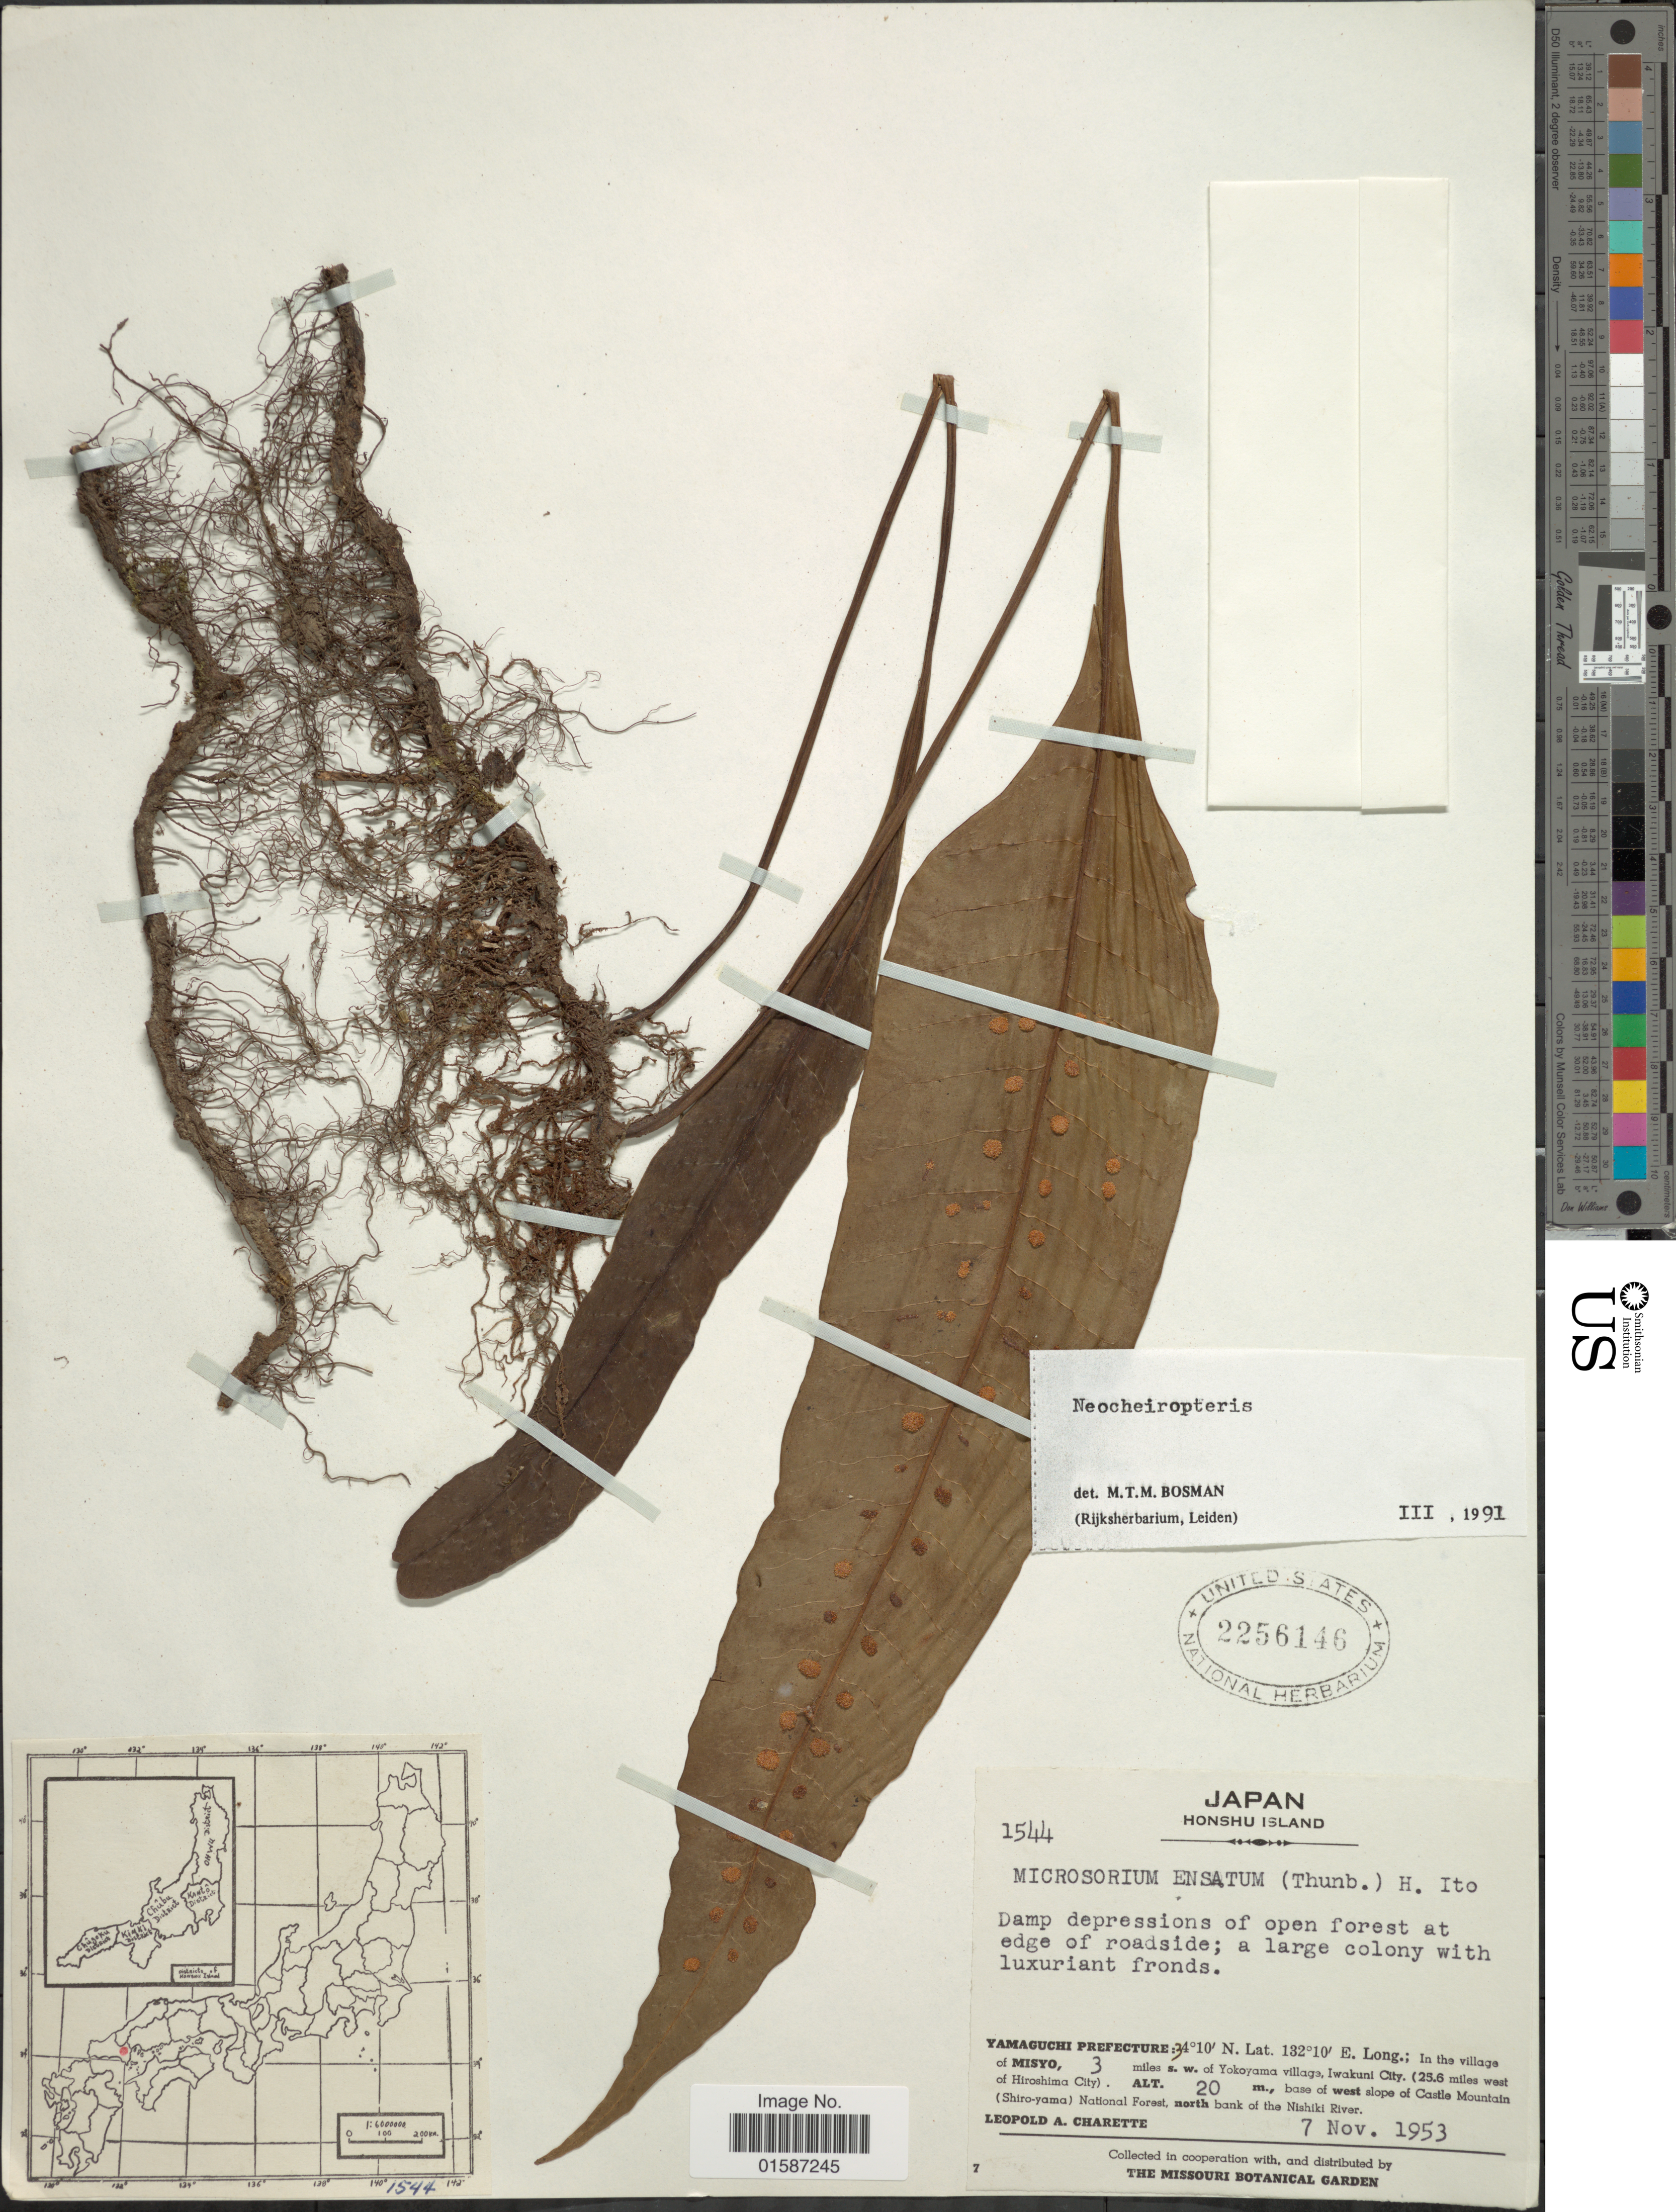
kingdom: Plantae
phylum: Tracheophyta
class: Polypodiopsida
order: Polypodiales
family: Polypodiaceae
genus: Neolepisorus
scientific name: Neolepisorus ensatus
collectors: L. A. Charette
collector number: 1544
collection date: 1953-11-07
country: Japan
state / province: Yamaguti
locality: Honshu Island, Yamaguchi Prefecture, in the village of Misyo, 3 miles s. w. of Yokohama village, Iwakuni City, (25.6 miles west of Hiroshima City), base of west slopes of Castle Mountain (Shiro-Yama) National Forest, north bank of the Nishiki River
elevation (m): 20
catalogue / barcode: US 2256146